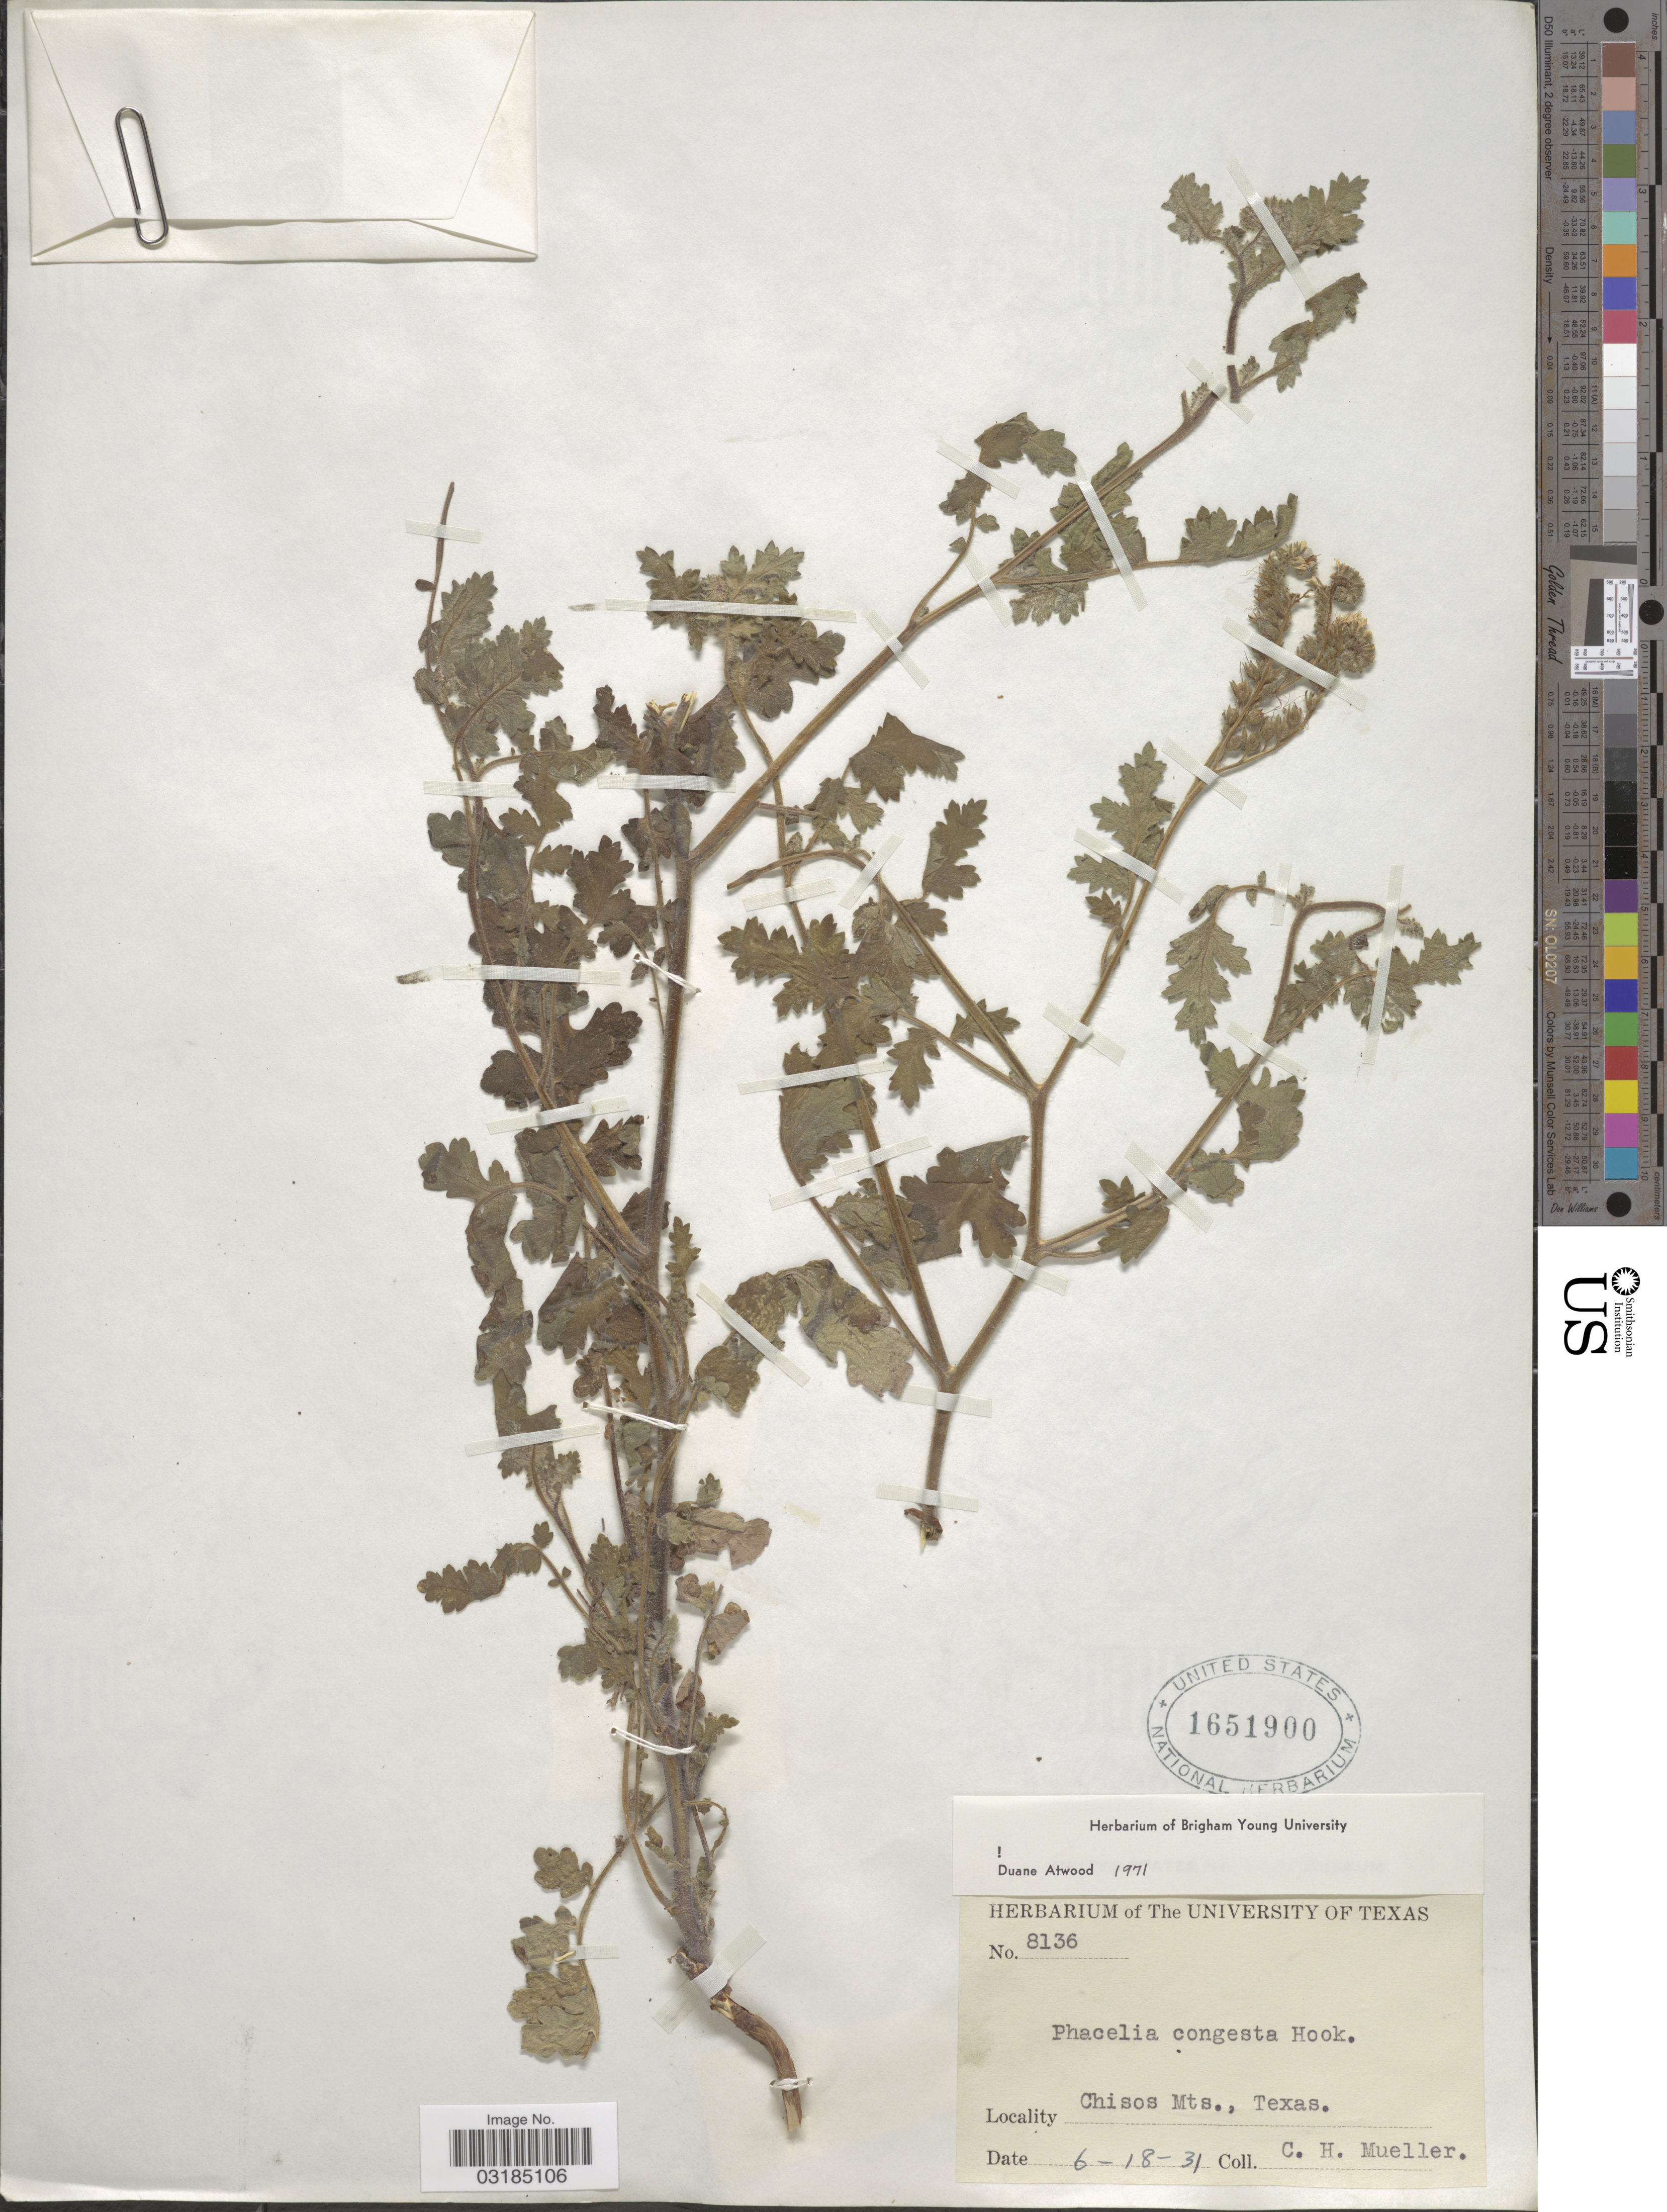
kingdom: Plantae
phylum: Tracheophyta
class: Magnoliopsida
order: Boraginales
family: Hydrophyllaceae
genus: Phacelia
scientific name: Phacelia congesta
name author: Hook.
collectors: C. H. Mueller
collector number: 8136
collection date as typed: Transcribed d/m/y: 16/6/31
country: United States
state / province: Texas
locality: Chisos Mts.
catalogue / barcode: US 1651900